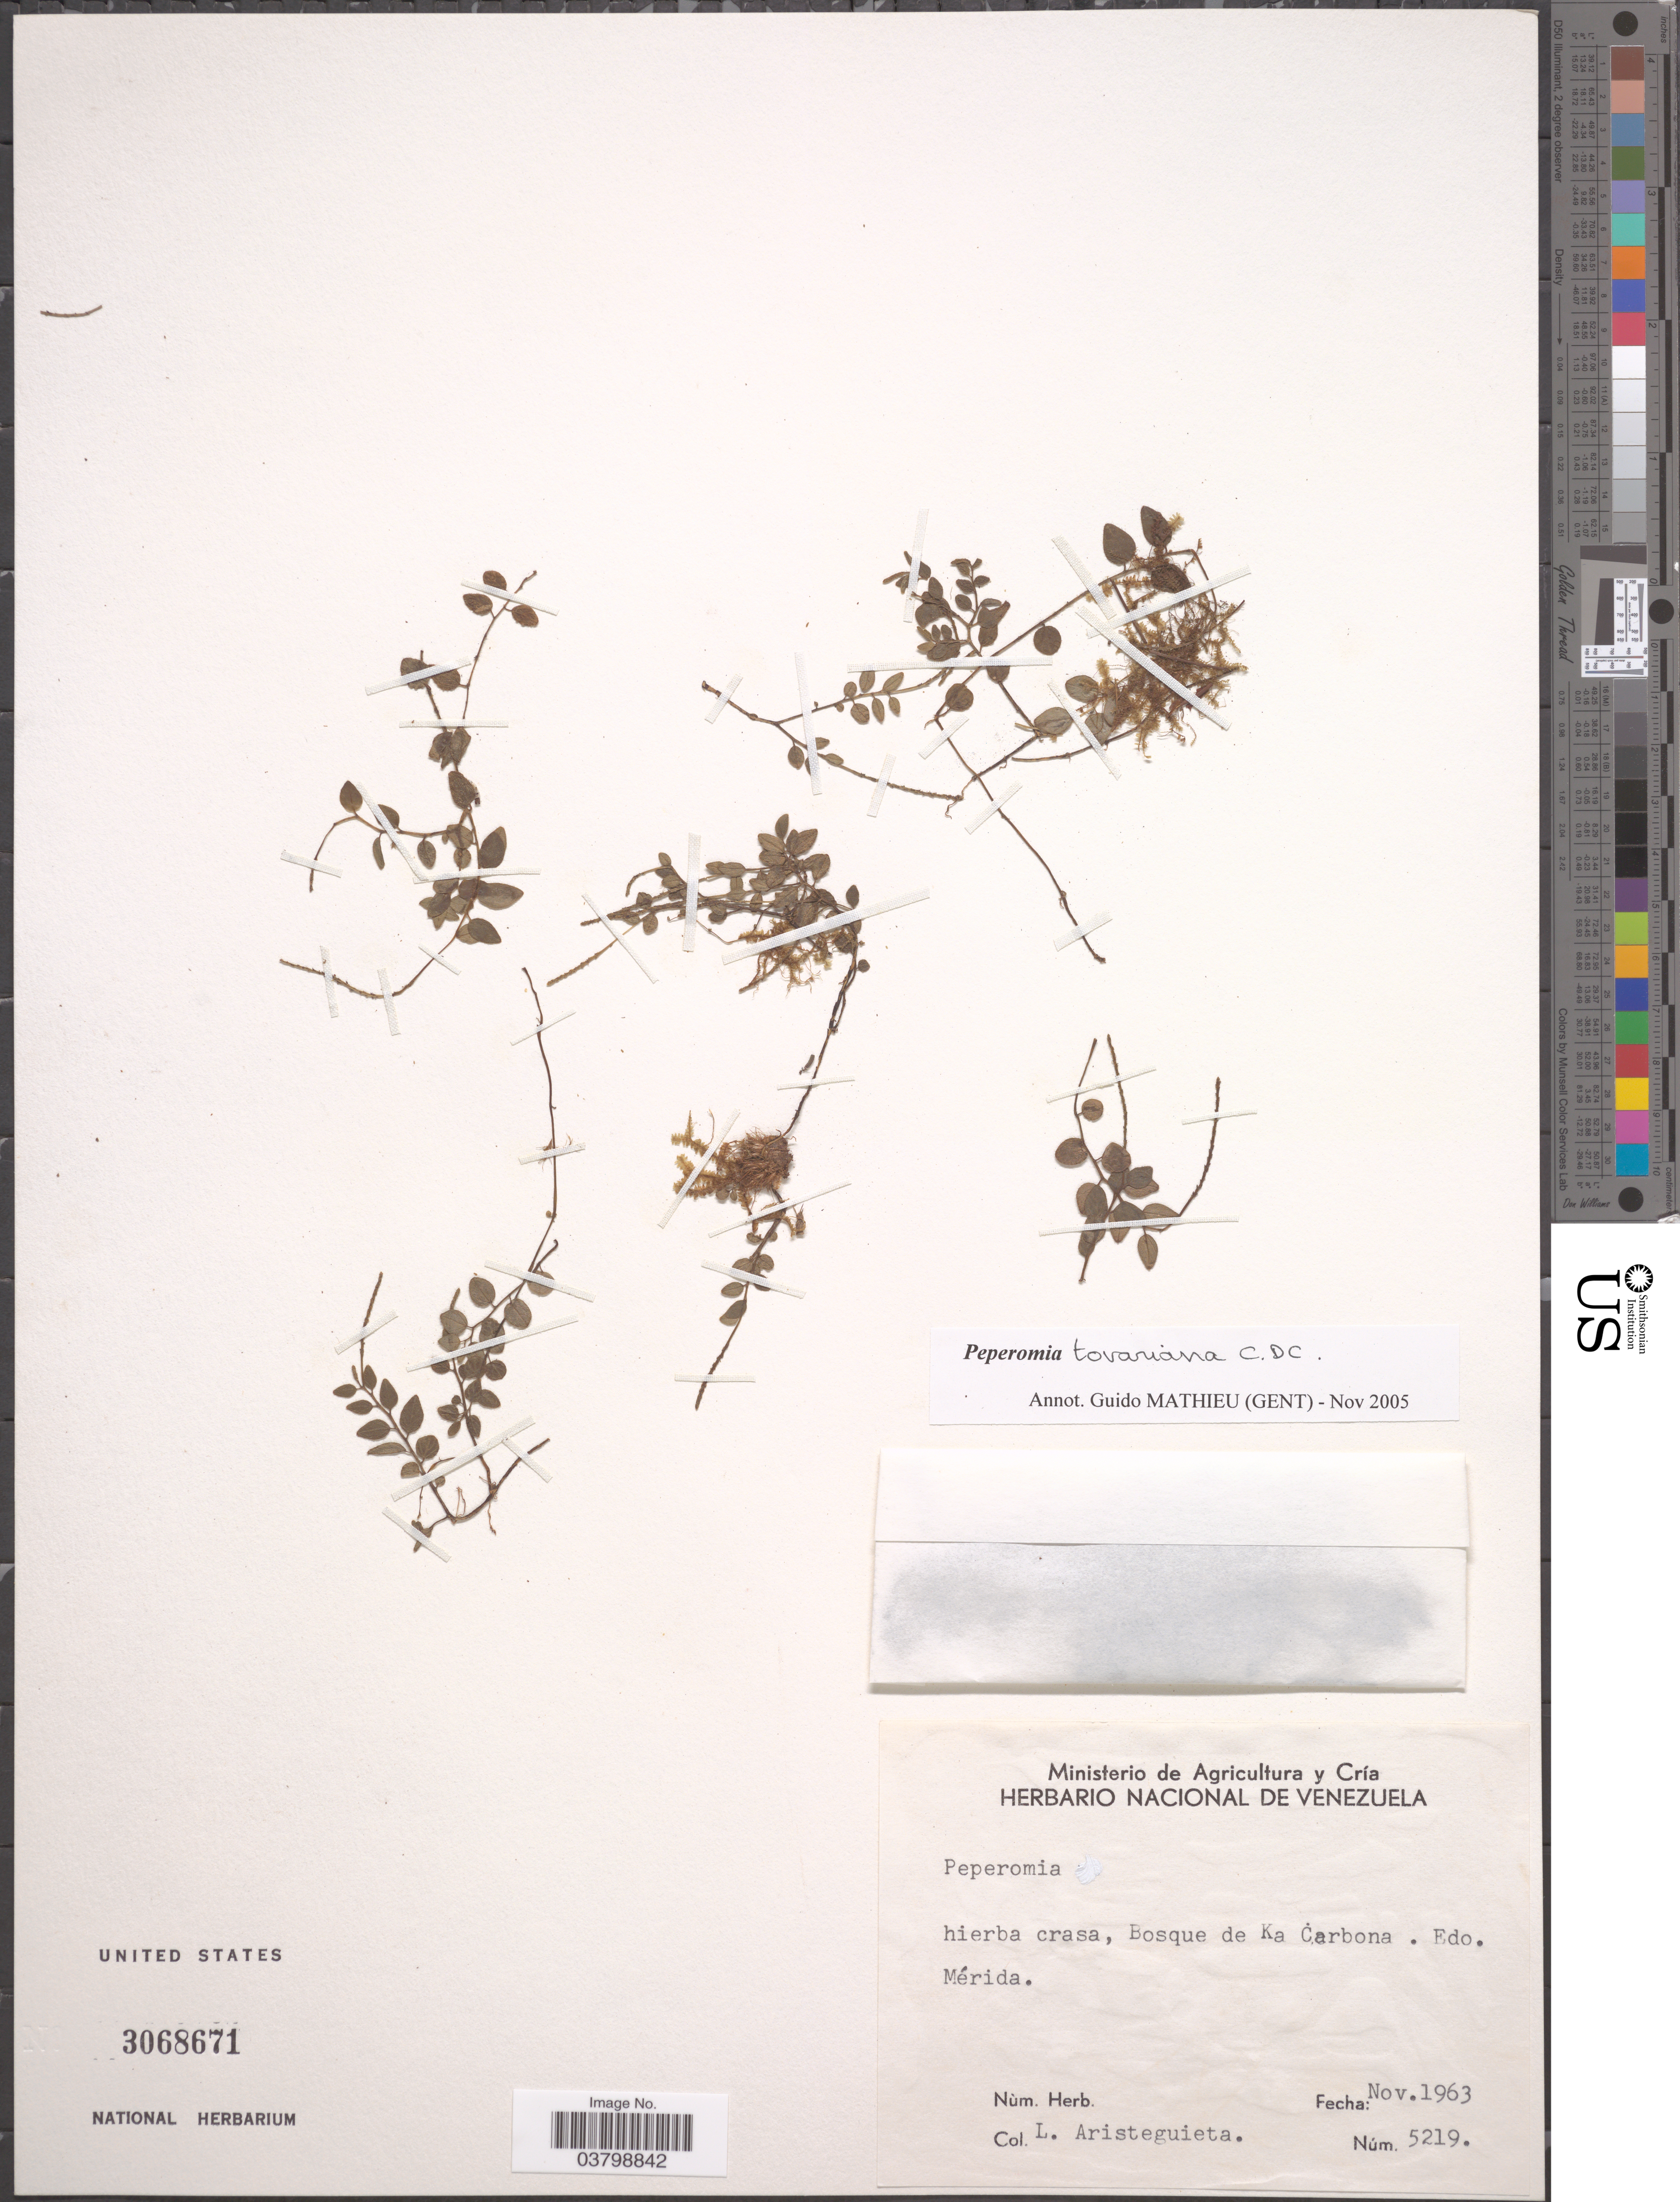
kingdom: Plantae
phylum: Tracheophyta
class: Magnoliopsida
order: Piperales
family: Piperaceae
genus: Peperomia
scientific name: Peperomia tovariana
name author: C. DC.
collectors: L. Aristeguieta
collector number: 5219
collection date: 1963-11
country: Venezuela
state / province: Merida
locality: Bosque de Ka Carbona.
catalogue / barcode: US 3068671